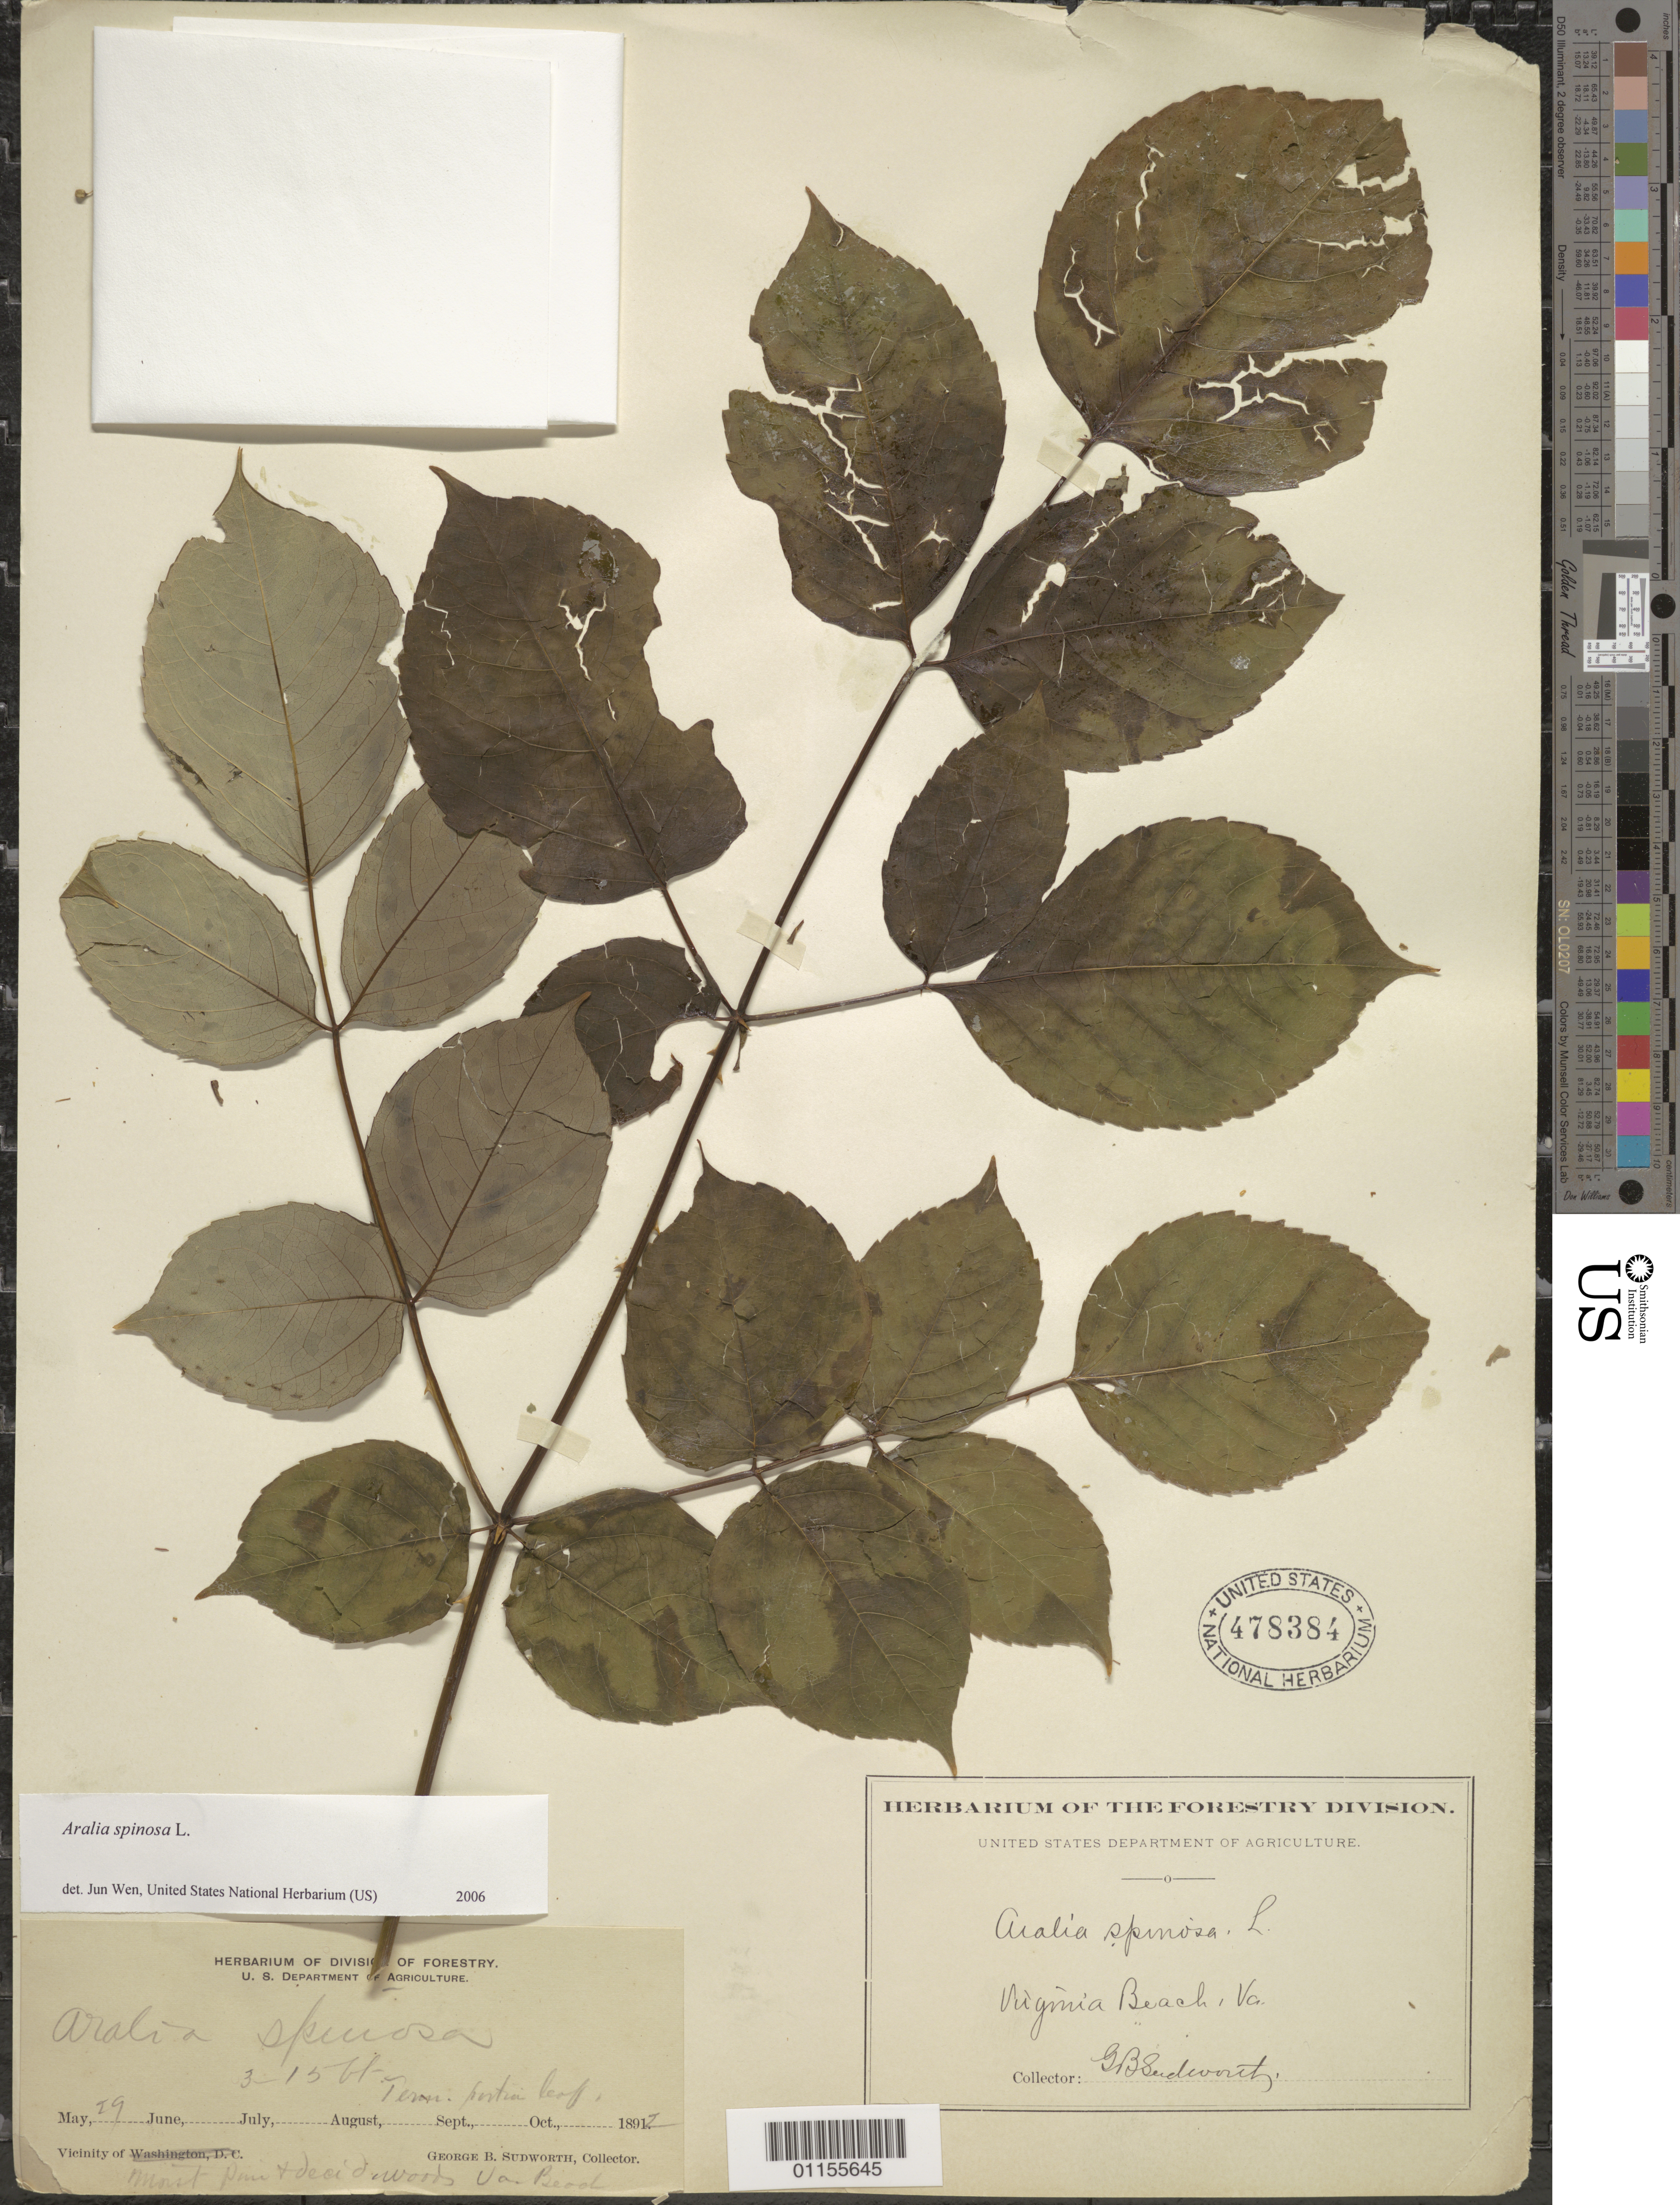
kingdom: Plantae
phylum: Tracheophyta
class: Magnoliopsida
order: Apiales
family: Araliaceae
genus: Aralia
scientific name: Aralia spinosa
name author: L.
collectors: G. B. Sudworth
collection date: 1892-05-19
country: United States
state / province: Virginia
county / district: City of Virginia Beach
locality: Virginia Beach.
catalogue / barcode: US 478384